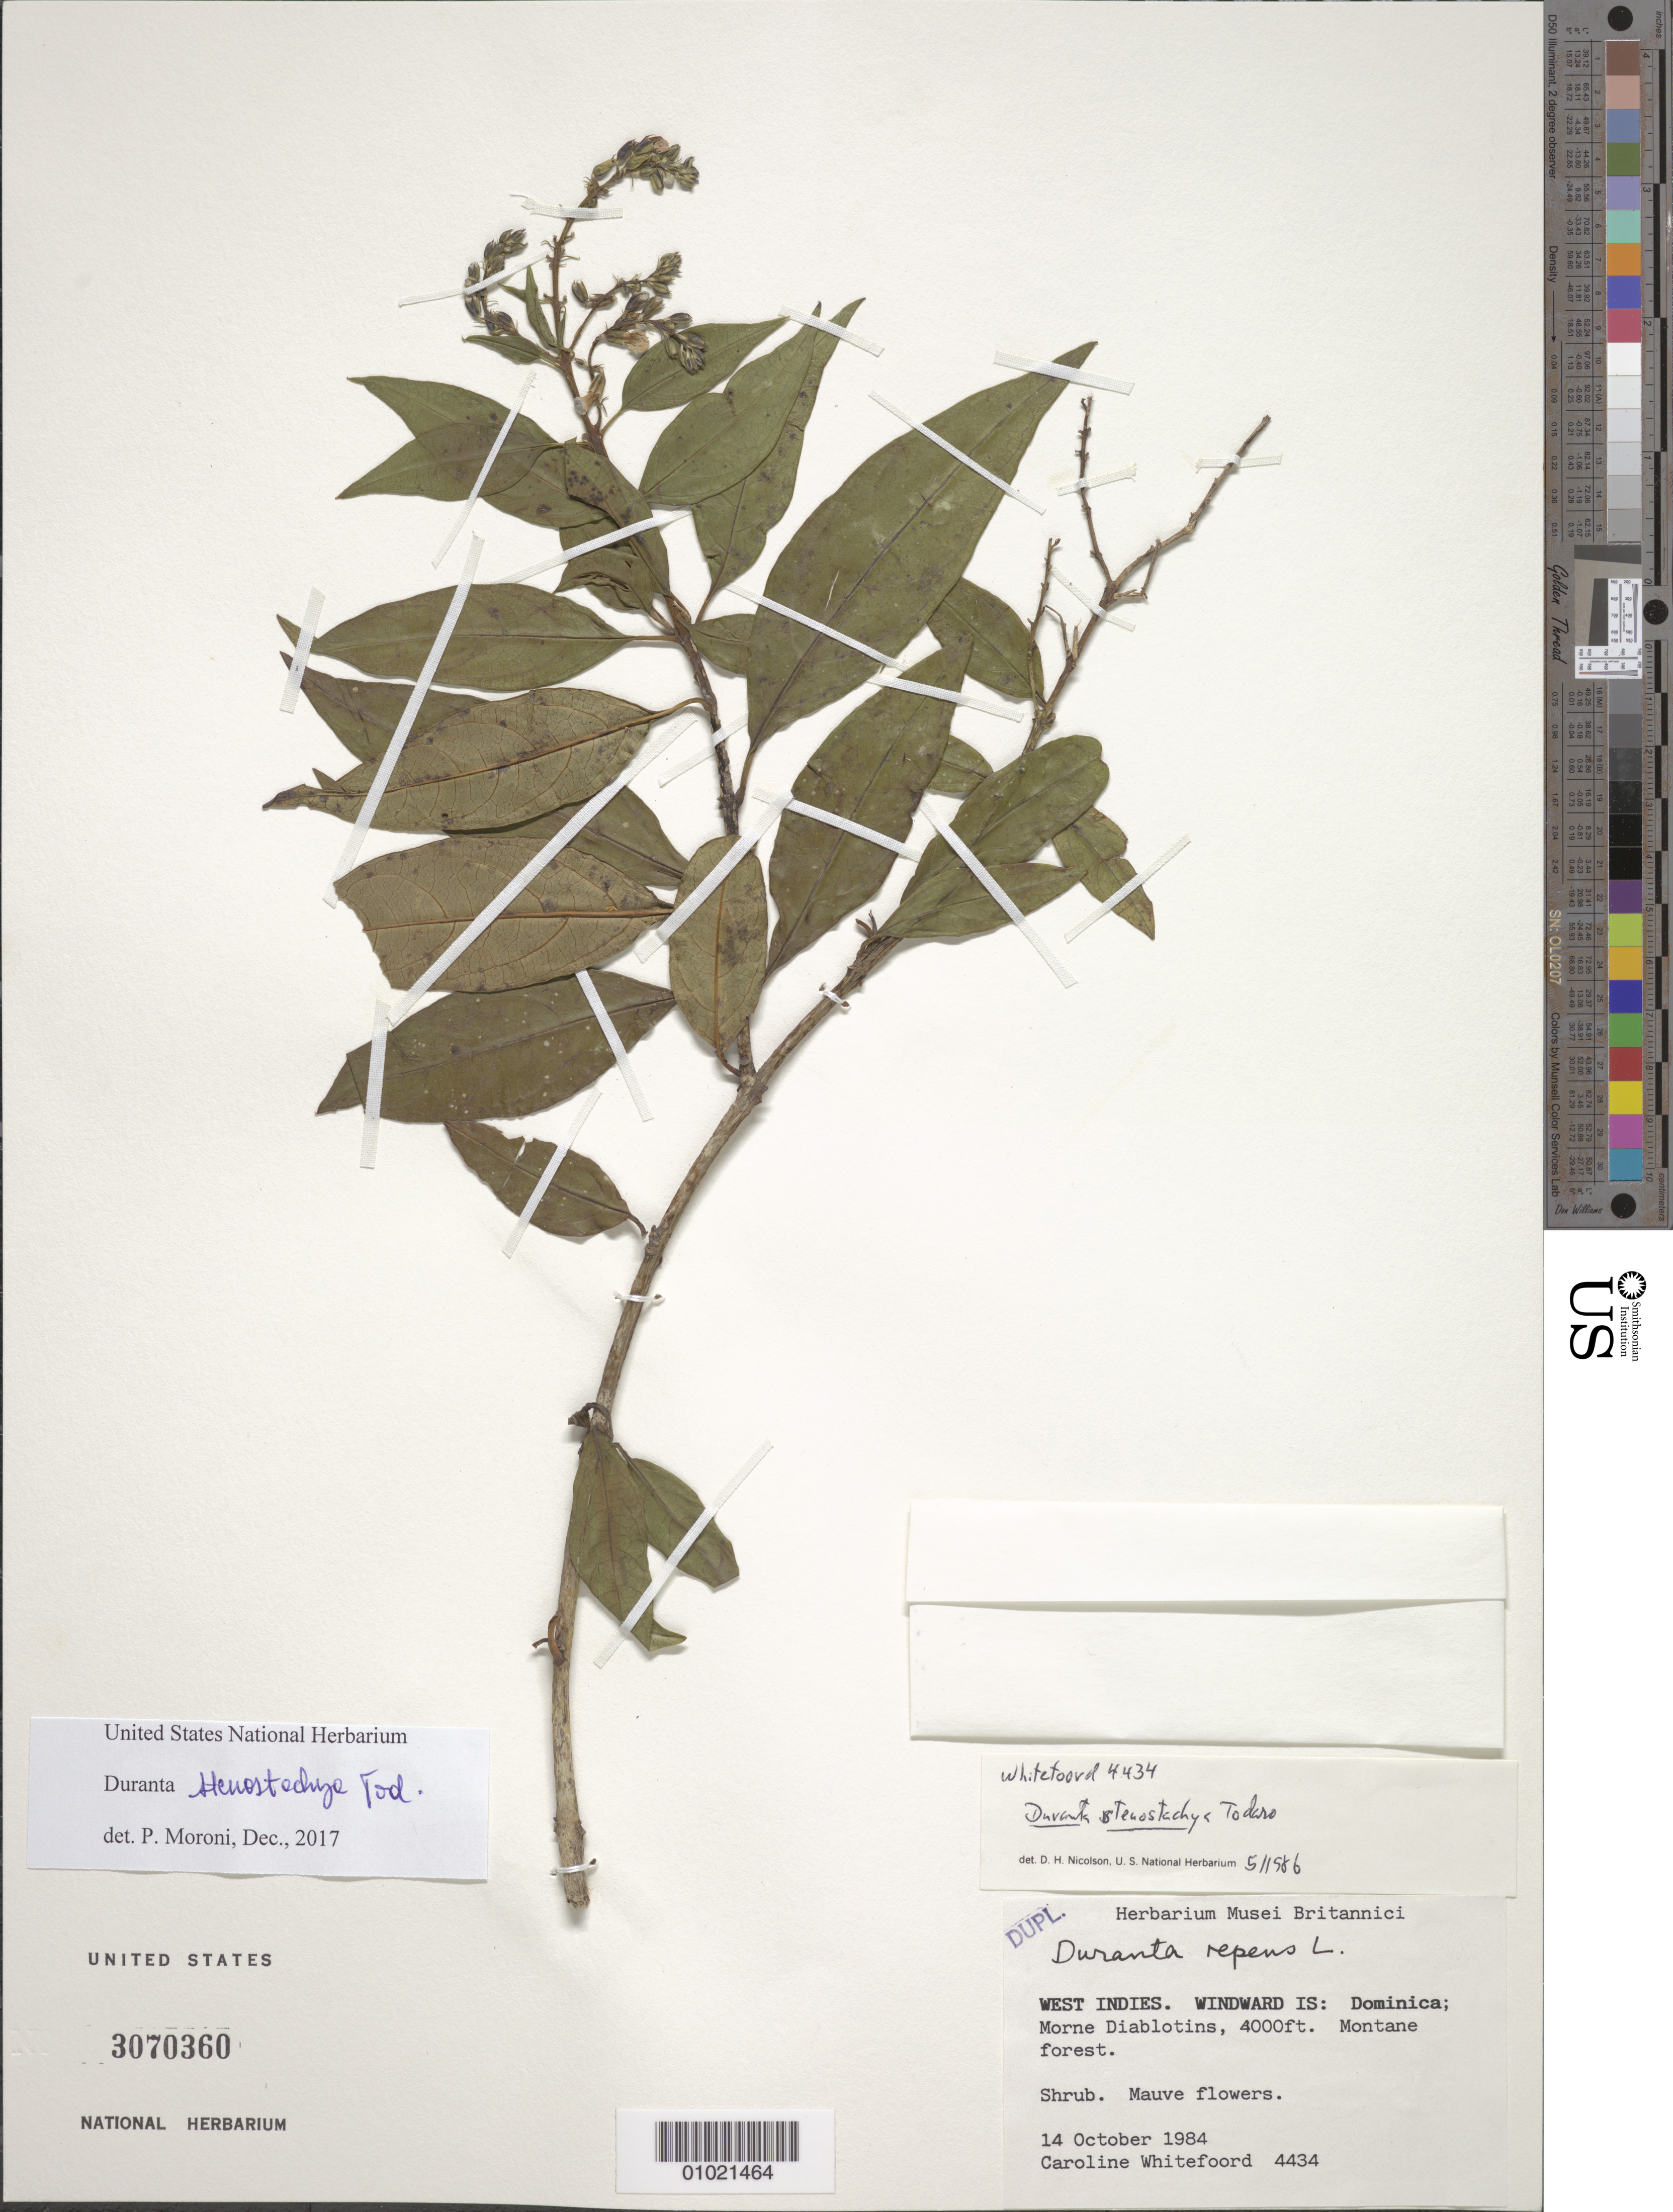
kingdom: Plantae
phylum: Tracheophyta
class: Magnoliopsida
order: Lamiales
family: Verbenaceae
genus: Duranta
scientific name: Duranta stenostachya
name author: Tod.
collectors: C. Whitefoord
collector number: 4434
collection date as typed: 14 Oct 1984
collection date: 1984-10-14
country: Dominica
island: Dominica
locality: Morne Diablotins, Montane forest.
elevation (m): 1219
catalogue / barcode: US 3070360